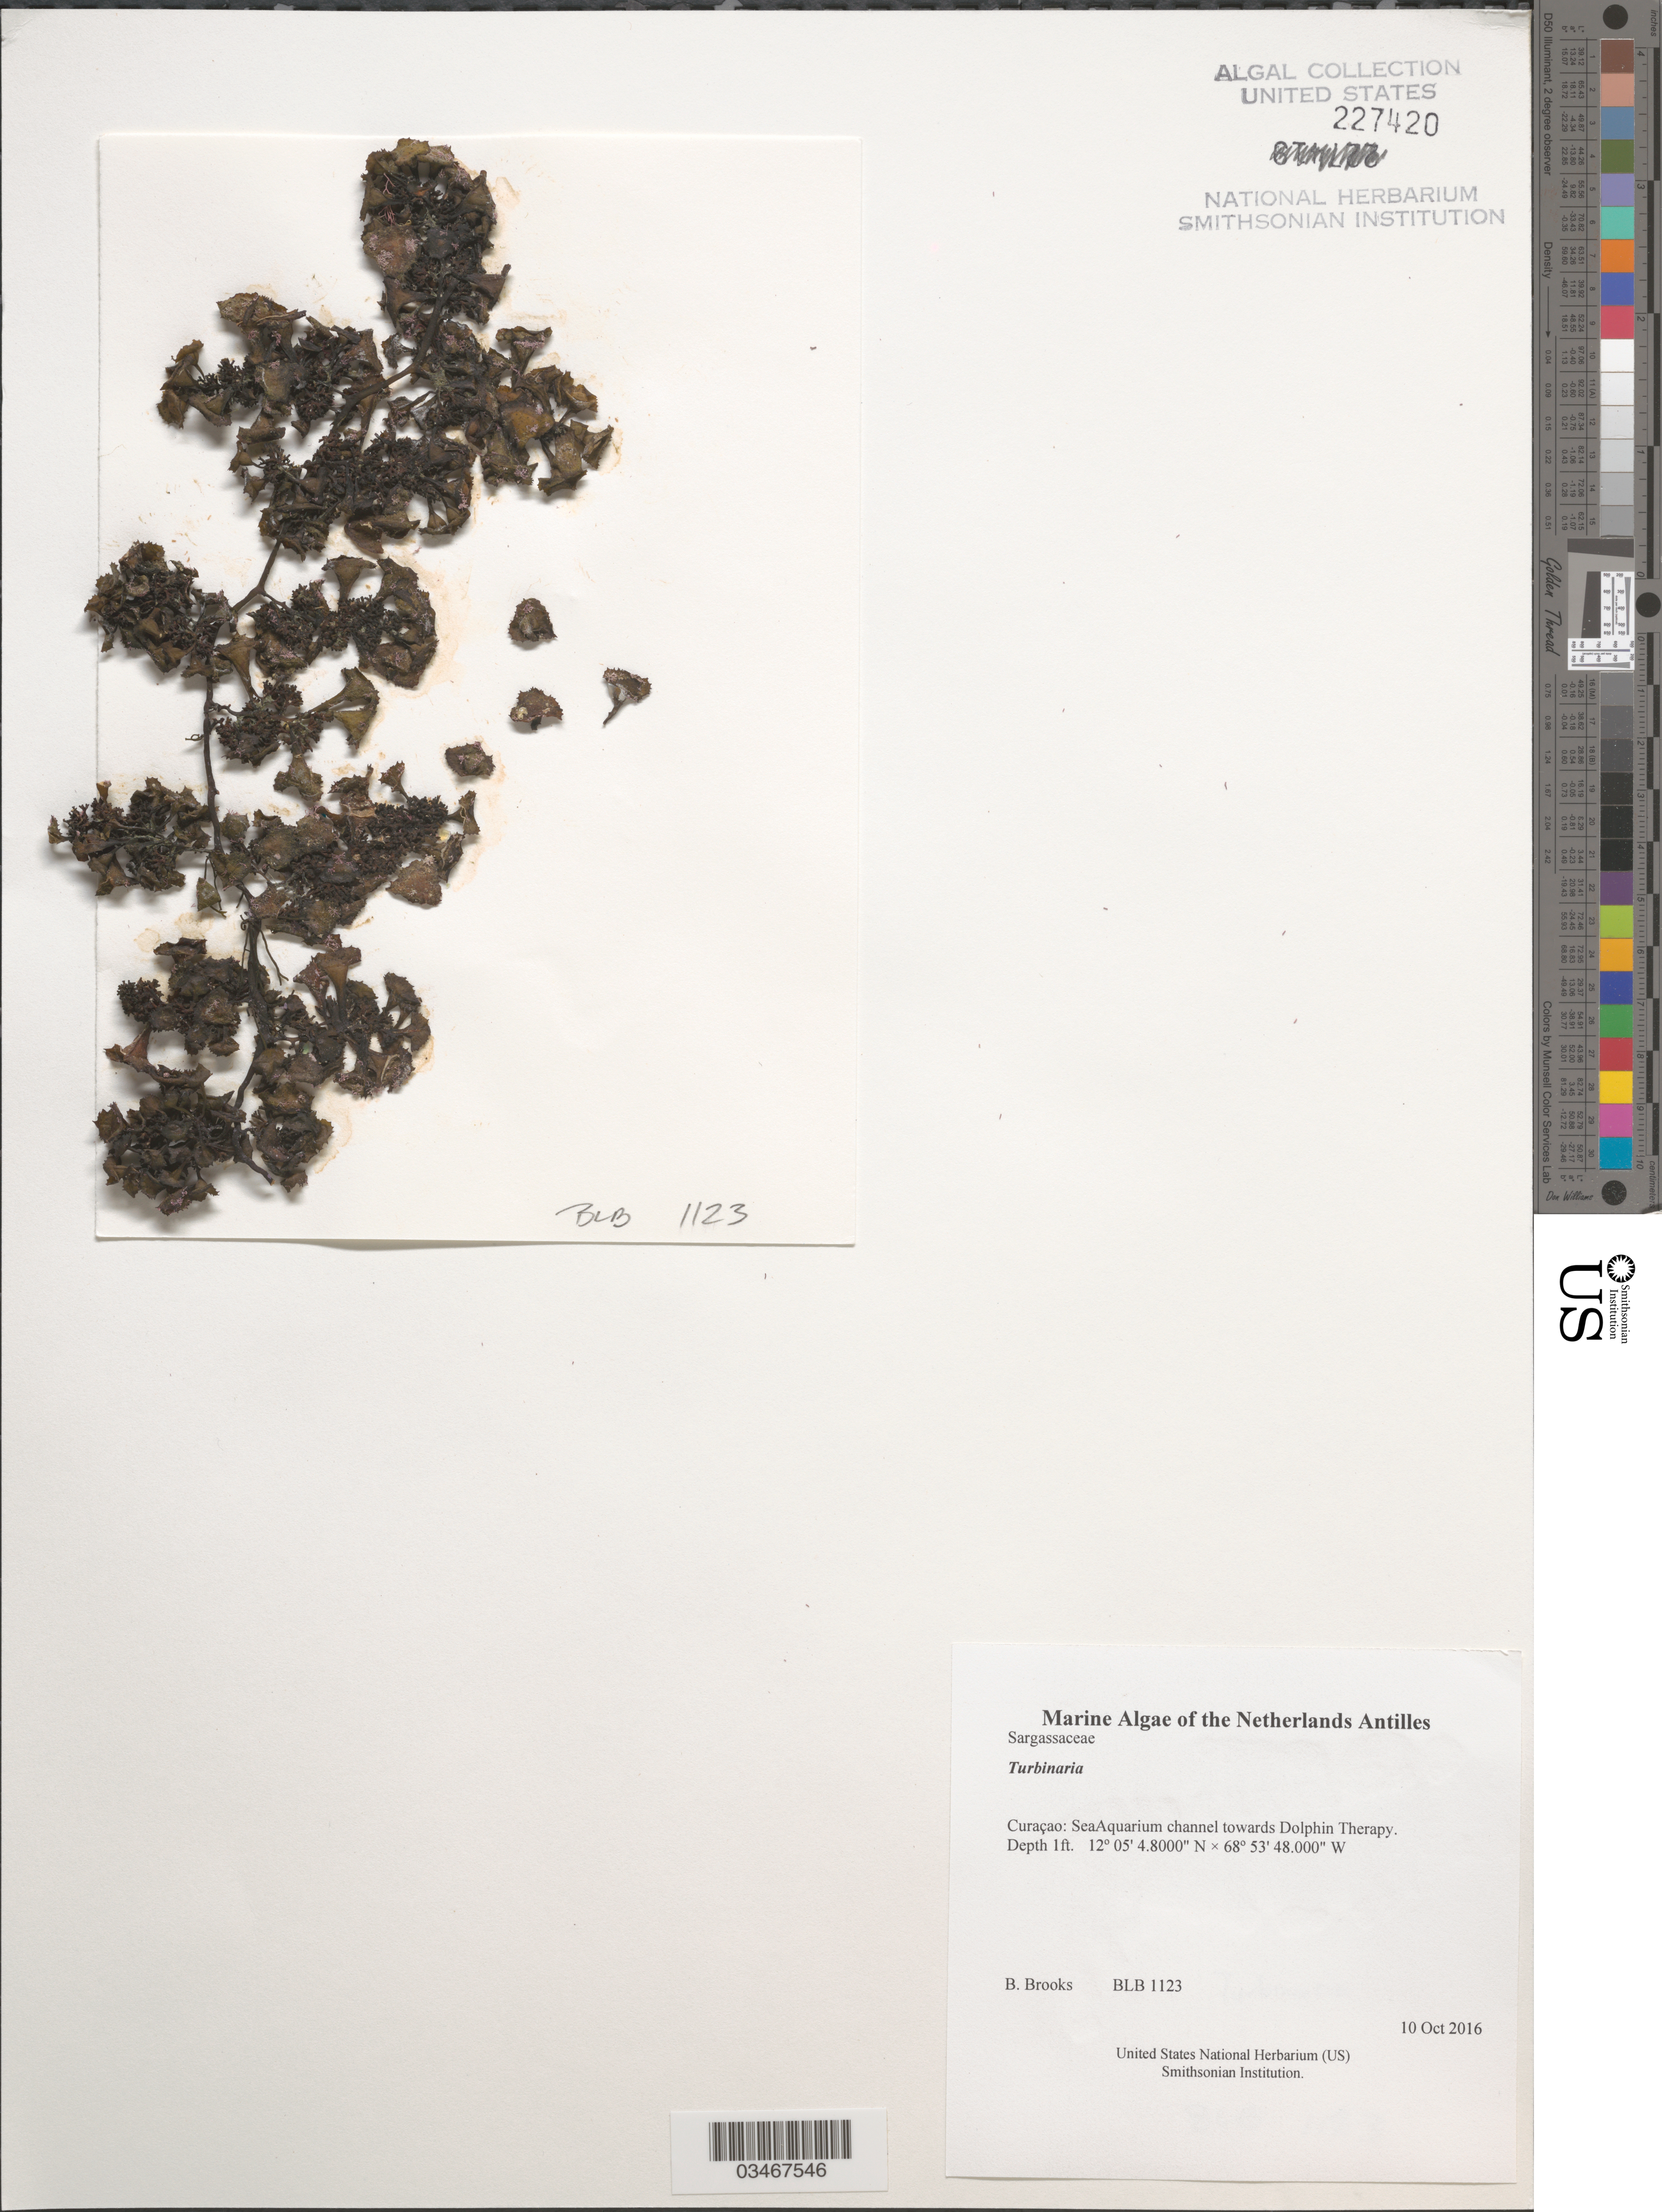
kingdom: Chromista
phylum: Ochrophyta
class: Phaeophyceae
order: Fucales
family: Sargassaceae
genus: Turbinaria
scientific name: Turbinaria sp.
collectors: B. Brooks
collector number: BLB 1123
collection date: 2016-10-10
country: Curaçao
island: Curaçao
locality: SeaAquarium channel towards Dolphin Therapy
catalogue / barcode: US 227420